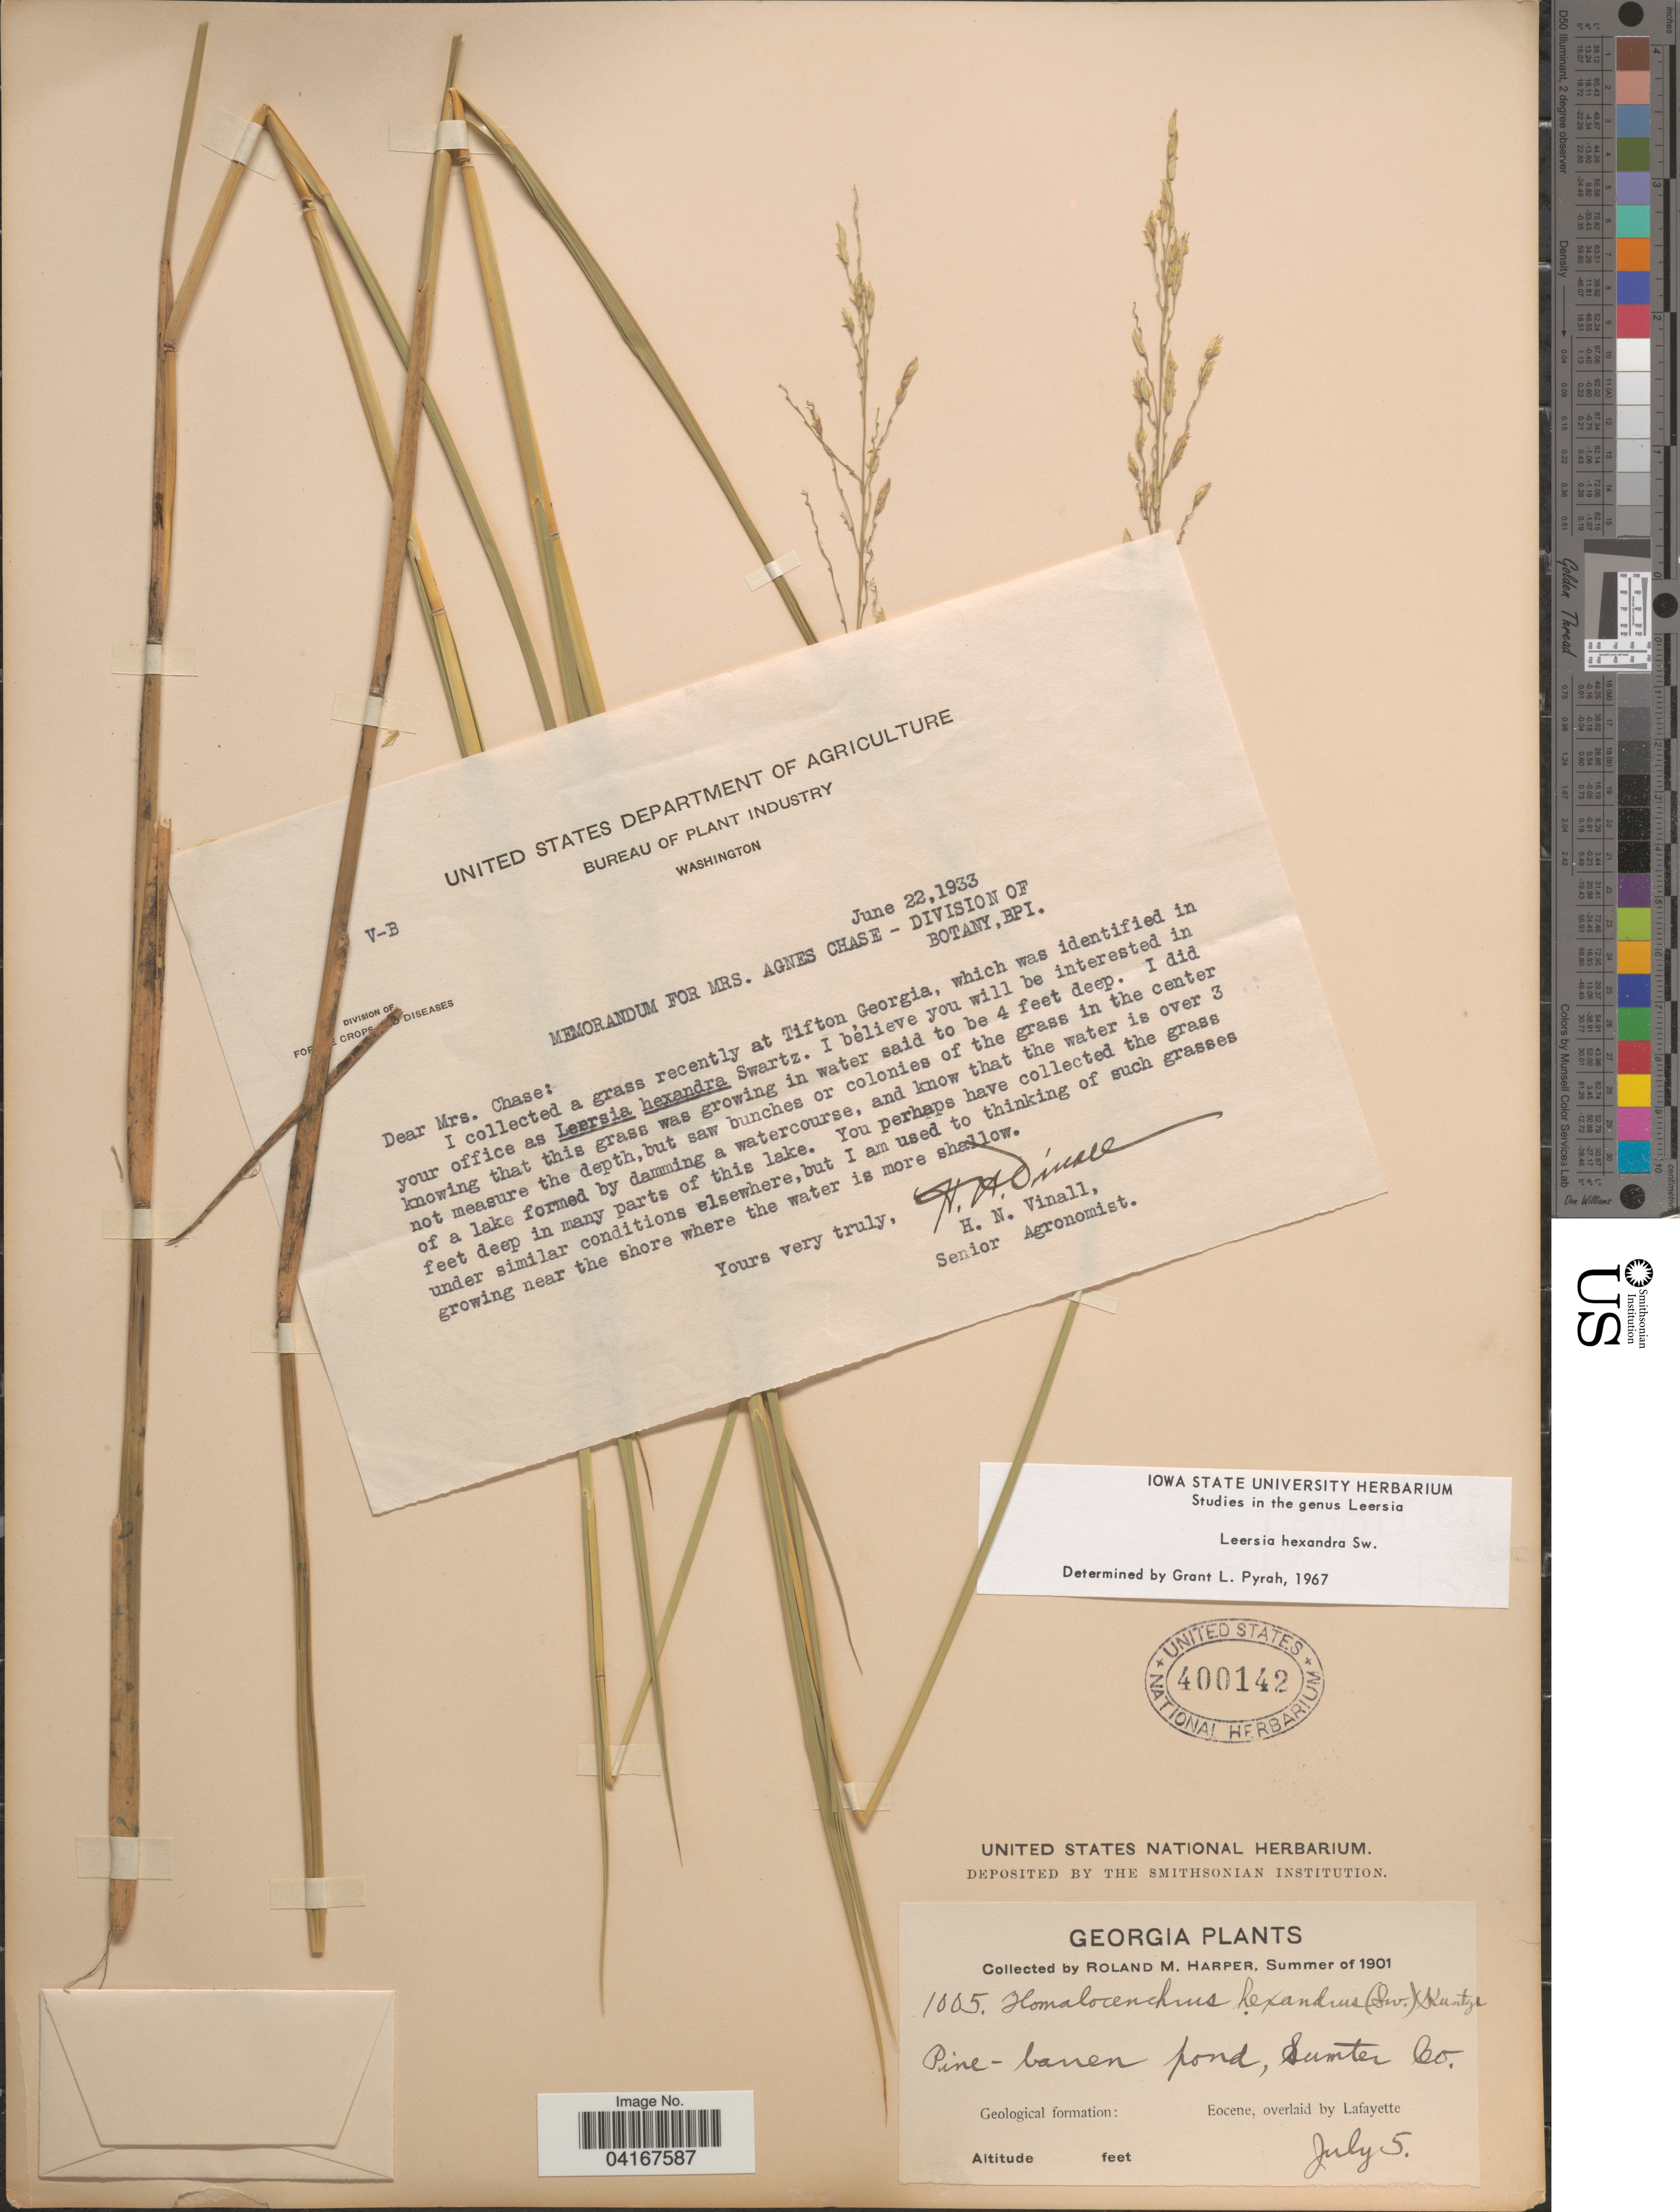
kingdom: Plantae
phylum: Tracheophyta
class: Liliopsida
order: Poales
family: Poaceae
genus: Leersia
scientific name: Leersia hexandra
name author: Sw.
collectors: R. M. Harper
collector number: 1005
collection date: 1901-07-05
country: United States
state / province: Georgia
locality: Pine-barren pond, Sumter Co. Geological formation: Eocene, overlaid by Lafayette.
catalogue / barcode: US 400142